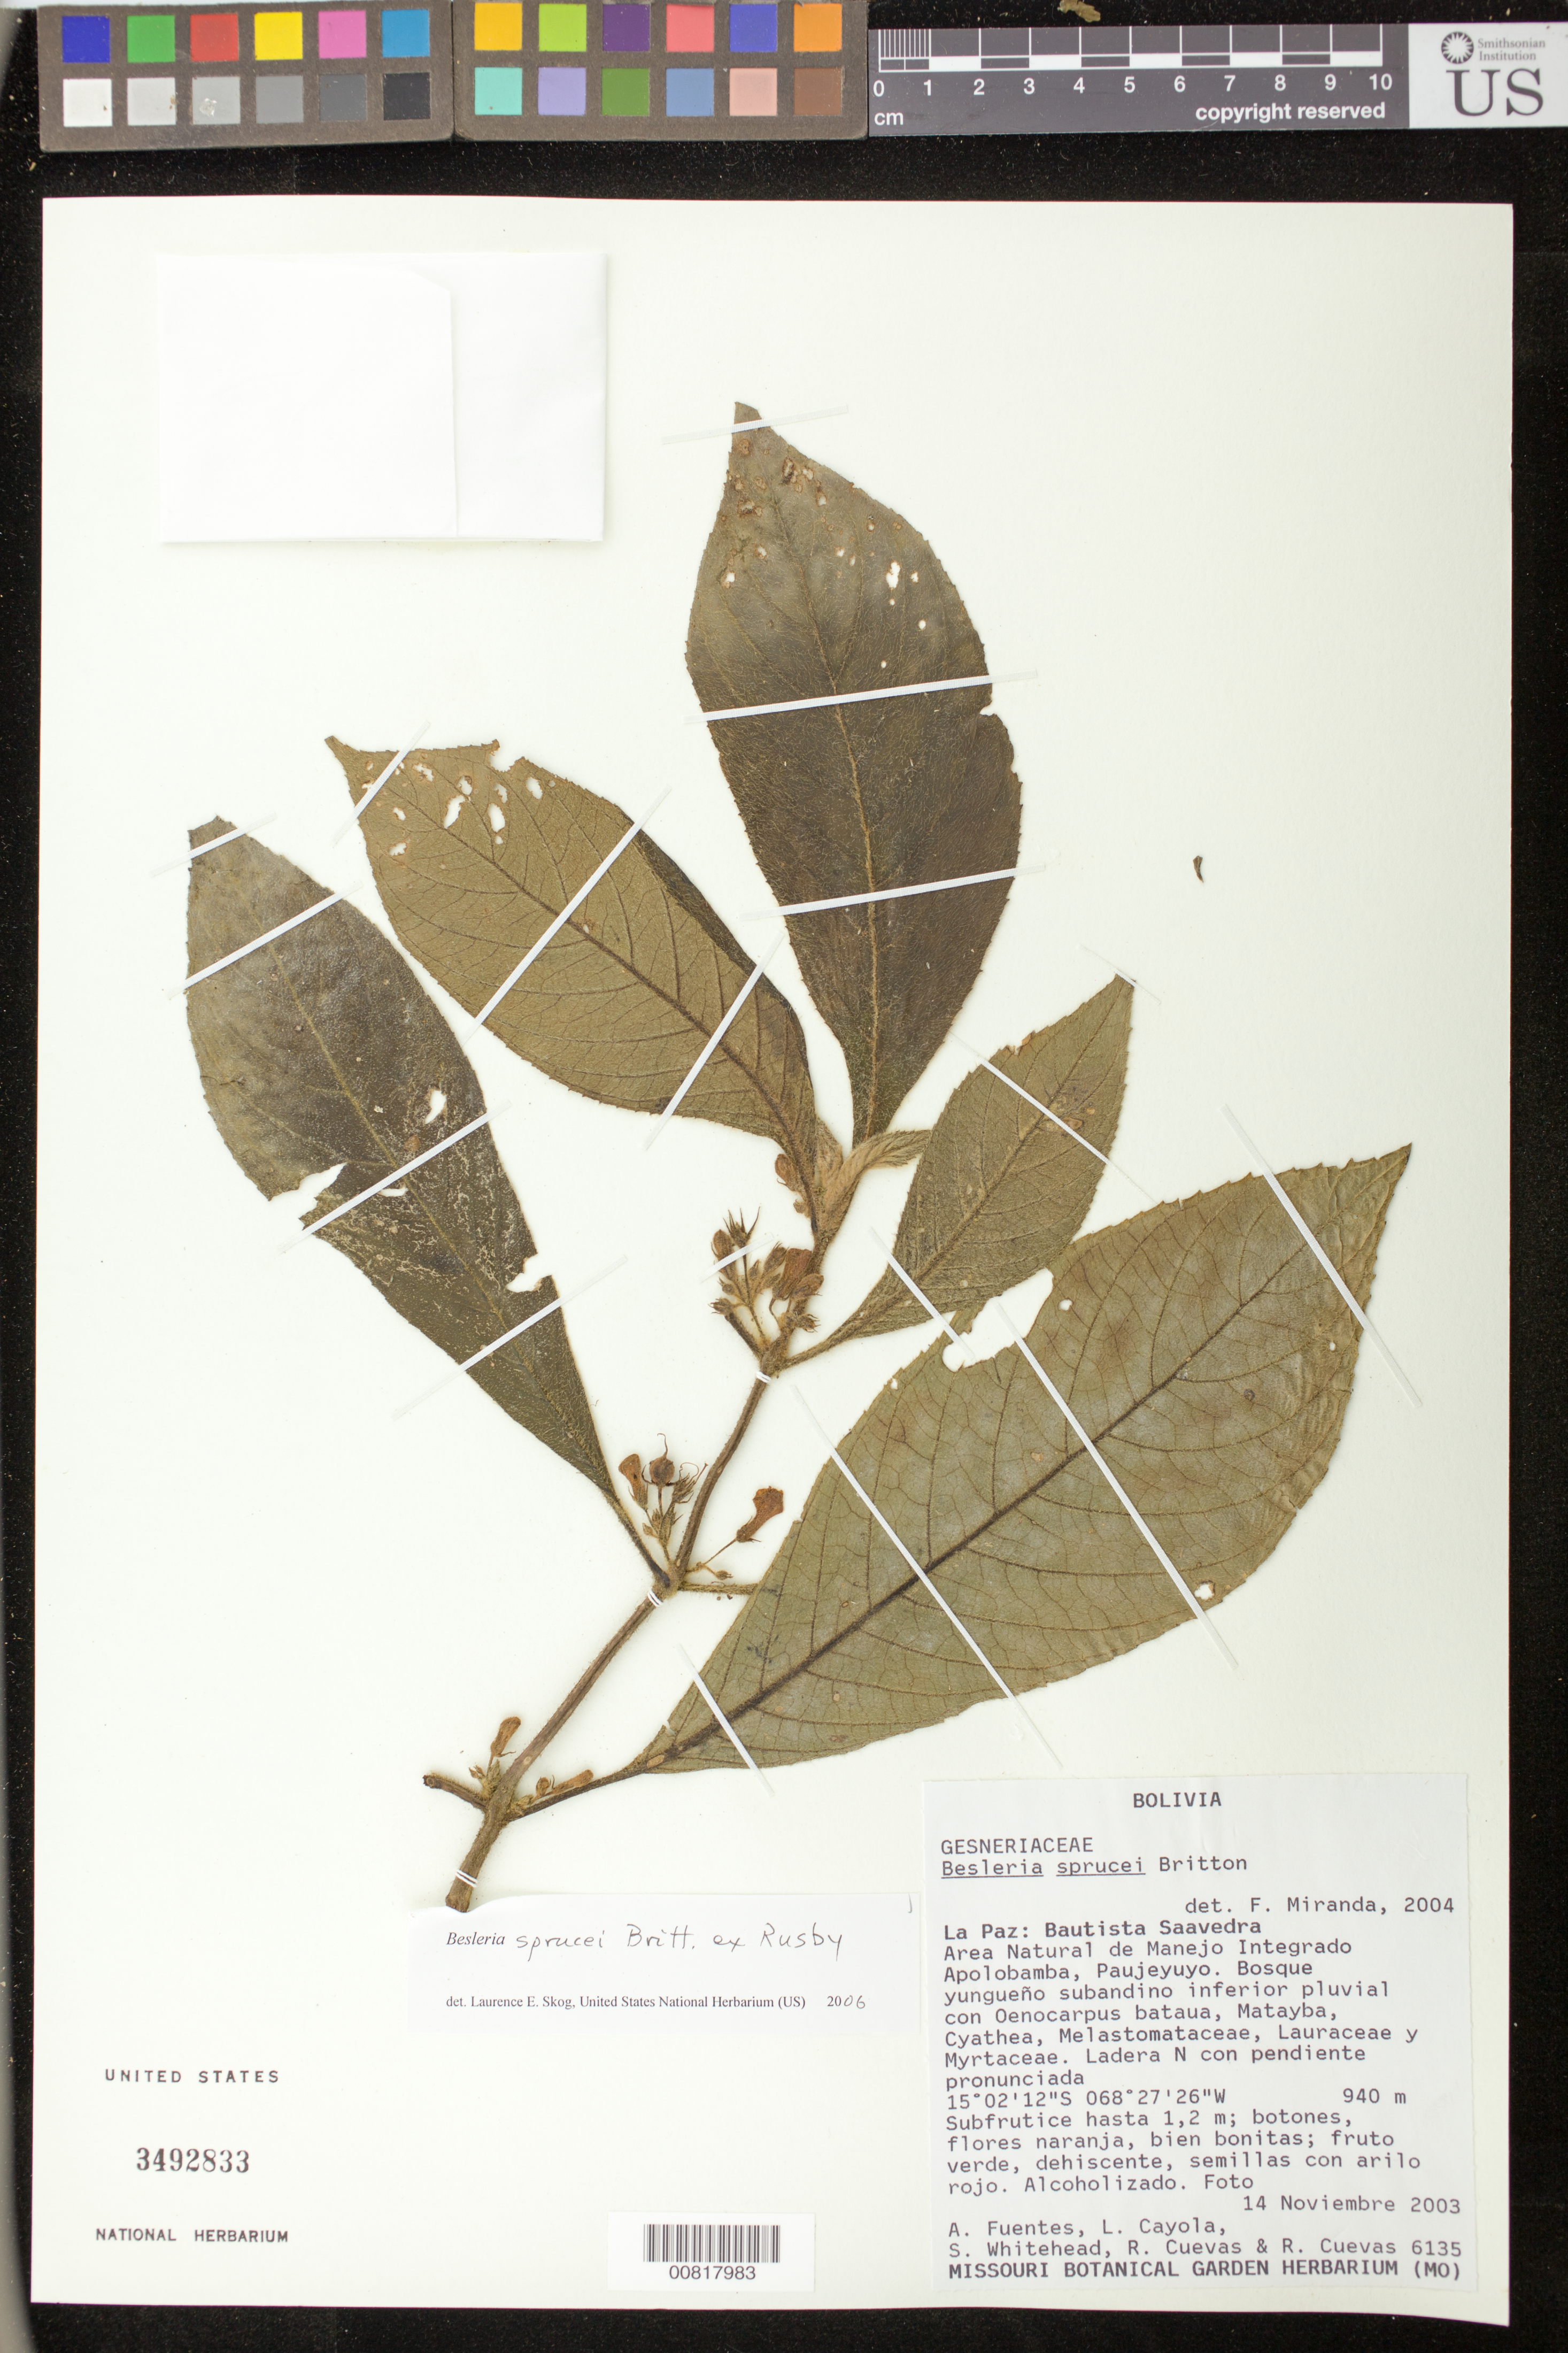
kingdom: Plantae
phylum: Tracheophyta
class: Magnoliopsida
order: Lamiales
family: Gesneriaceae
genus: Besleria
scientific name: Besleria sprucei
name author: Britton ex Rusby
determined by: Skog, Laurence E.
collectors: A. Fuentes, L. Cayola, S. Whitehead & R. Cuevas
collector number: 6135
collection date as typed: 14 Nov 2003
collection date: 2003-11-14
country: Bolivia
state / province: La Paz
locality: La Paz: Bautista Saavedra. Area Natural de Menajo Integrado Apolobamba, Paujeyuyo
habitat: Bosque yungueño subandino inferior pluvial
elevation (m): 940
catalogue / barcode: US 3492833